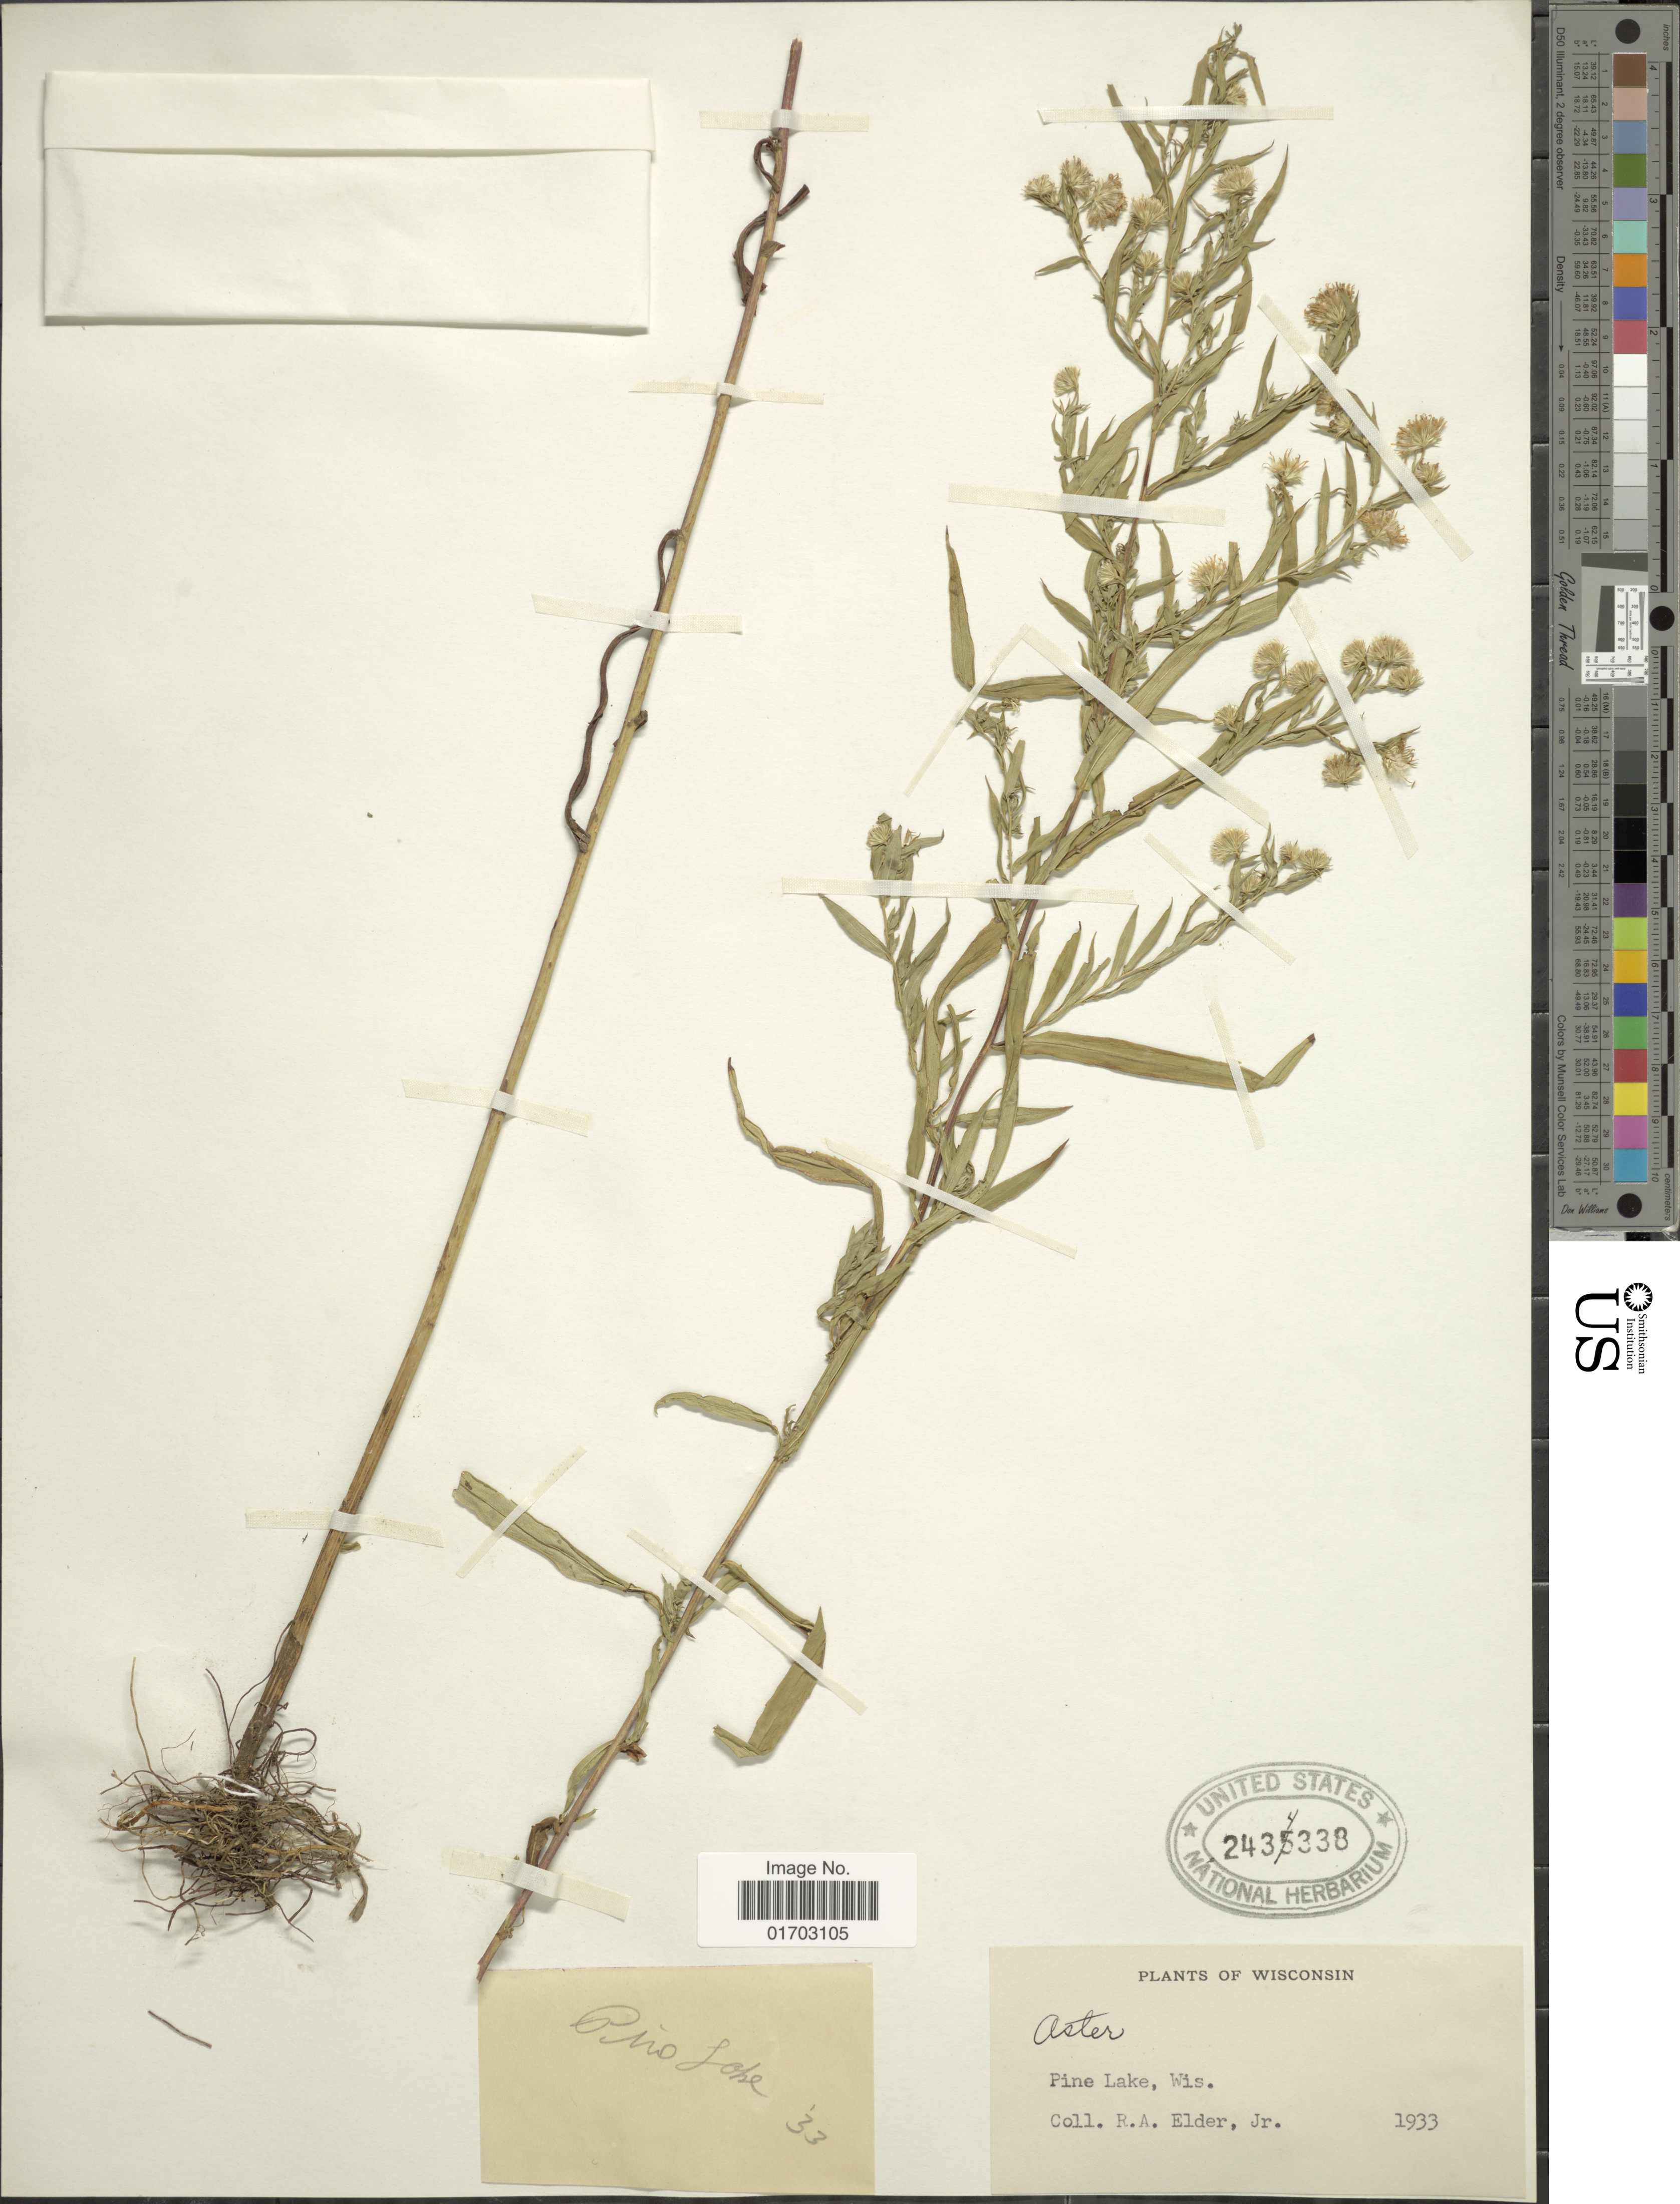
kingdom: Plantae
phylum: Tracheophyta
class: Magnoliopsida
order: Asterales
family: Asteraceae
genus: Symphyotrichum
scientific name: Symphyotrichum simplex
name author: (Willd.) Á. Löve & D. Löve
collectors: R. Elder Jr.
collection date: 1933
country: United States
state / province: Wisconsin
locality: Pine Lake.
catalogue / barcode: US 2434338